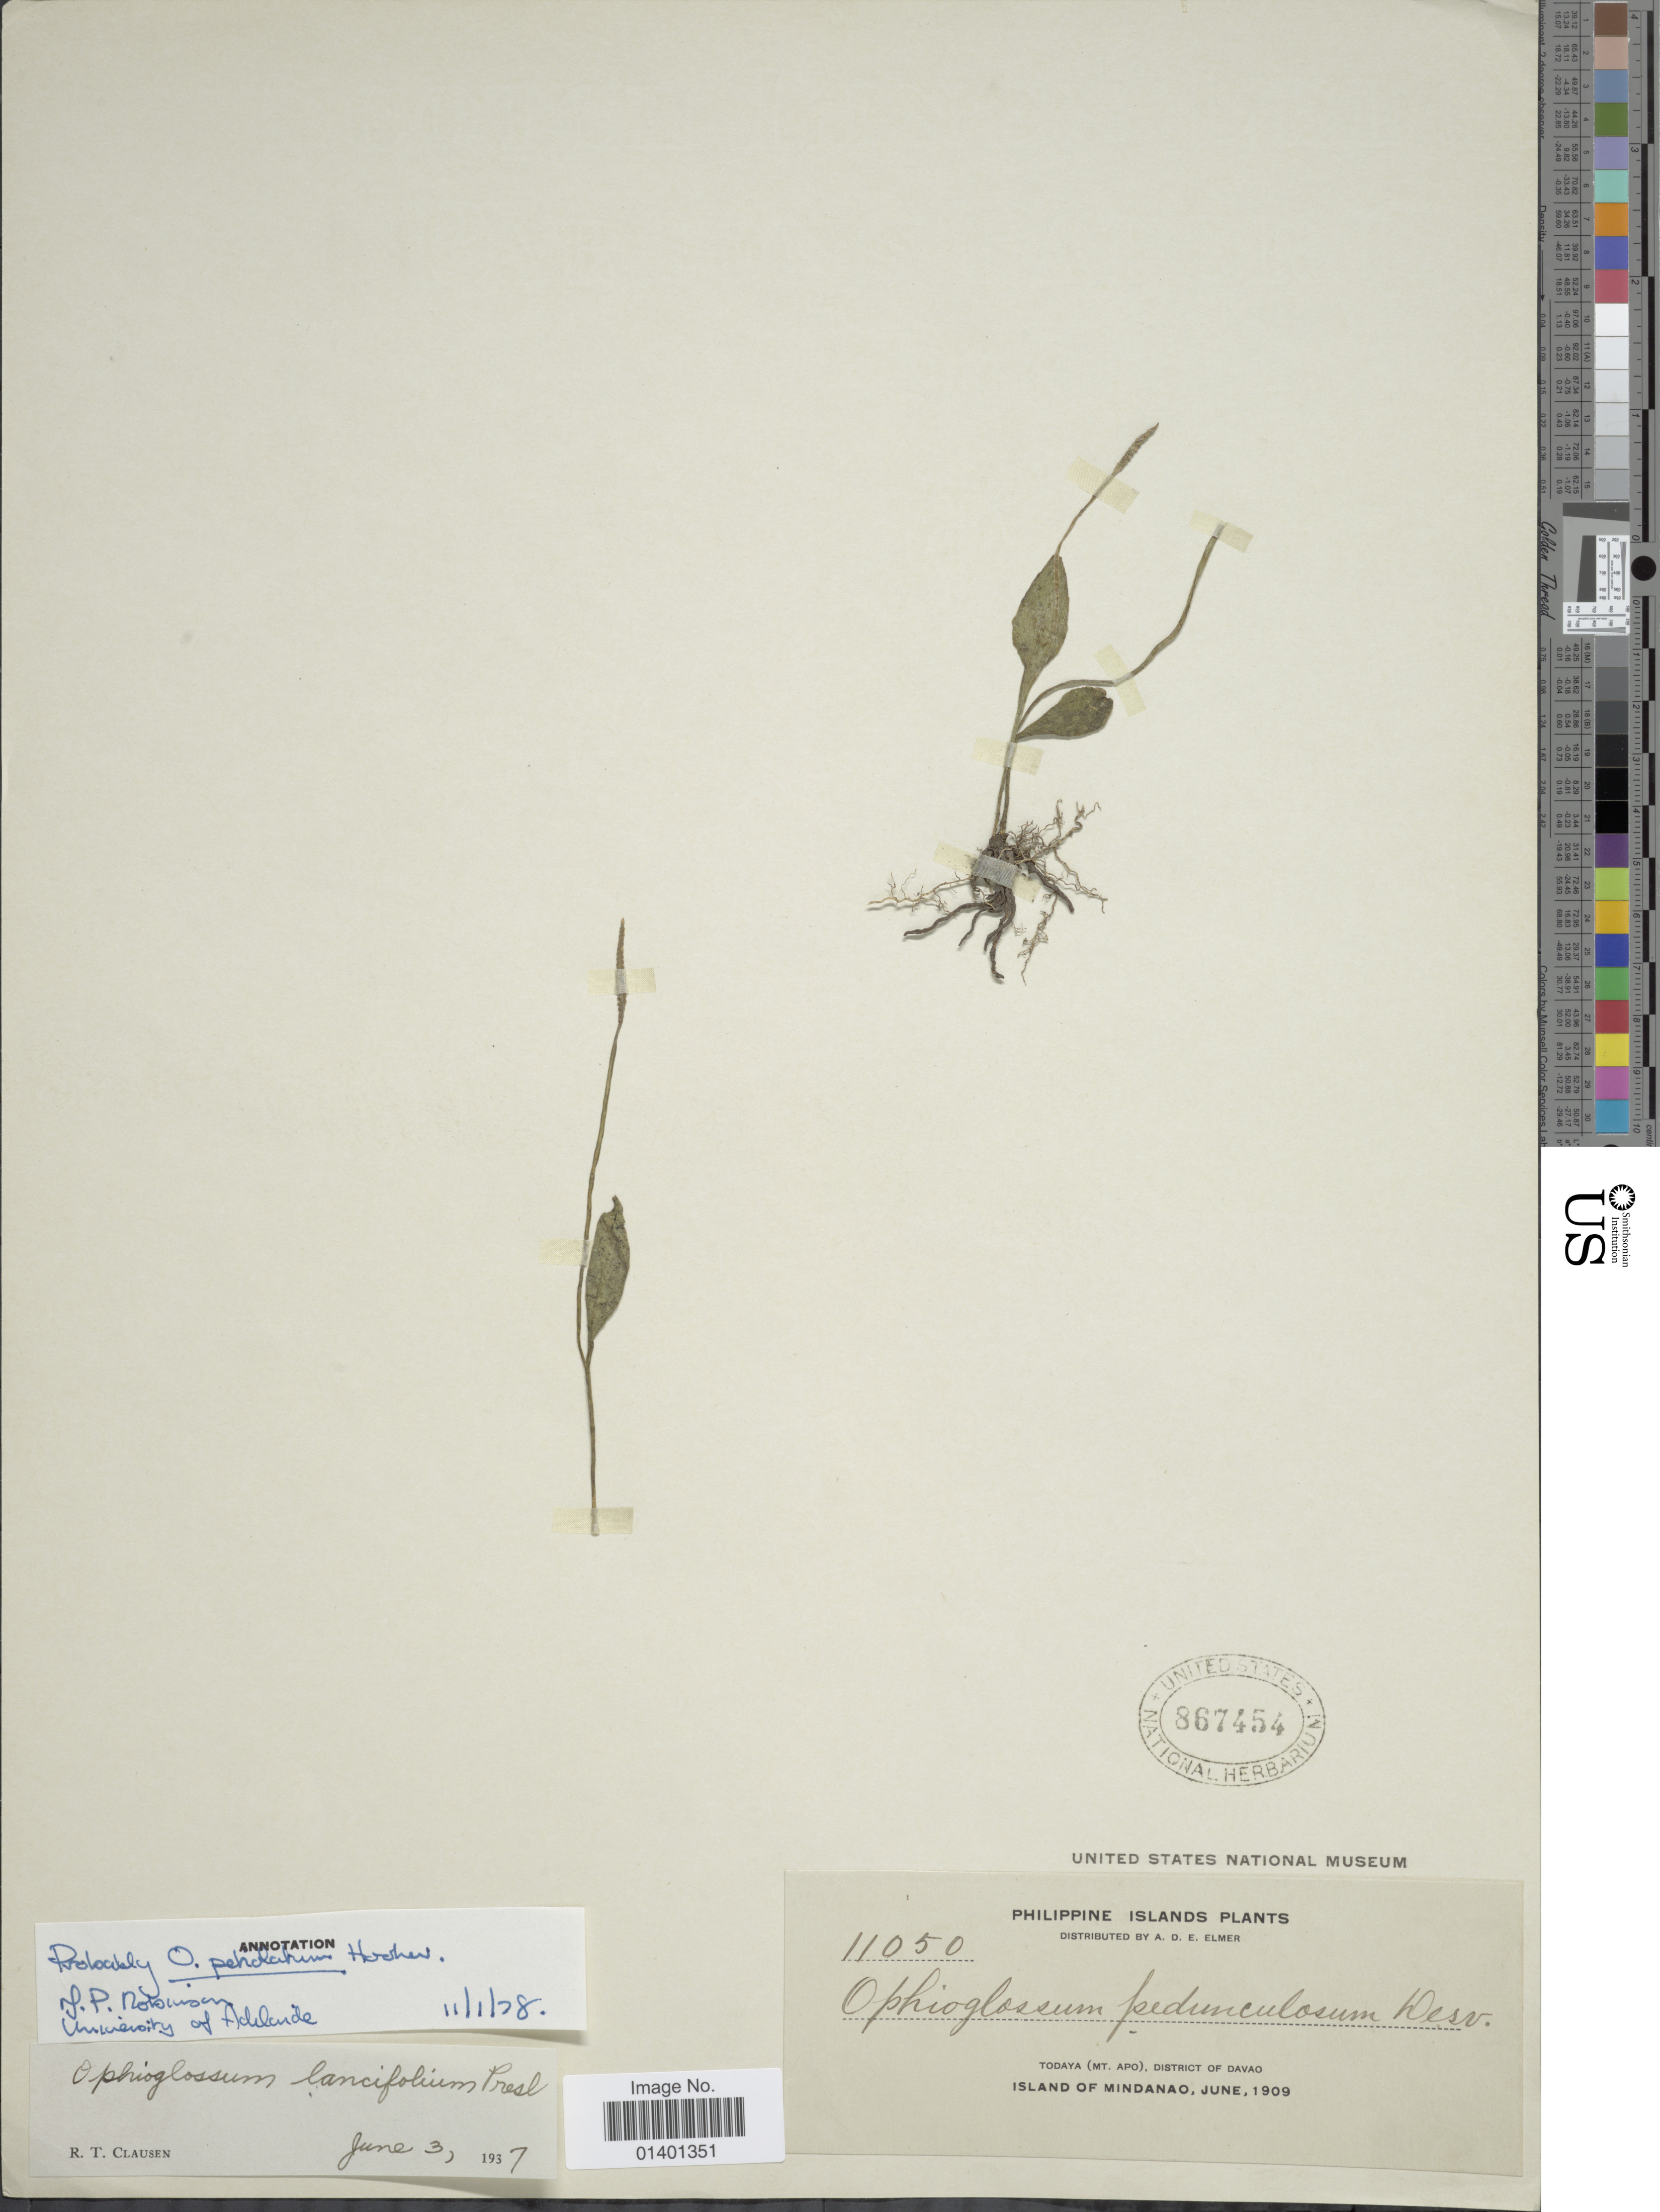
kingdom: Plantae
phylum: Tracheophyta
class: Polypodiopsida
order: Ophioglossales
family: Ophioglossaceae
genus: Ophioglossum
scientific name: Ophioglossum petiolatum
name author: Hook.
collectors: A. D. E. Elmer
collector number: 11050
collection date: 1909-06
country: Philippines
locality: Todaya (Mt. Apo), district of Davao, island of Mindanao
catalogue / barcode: US 867454